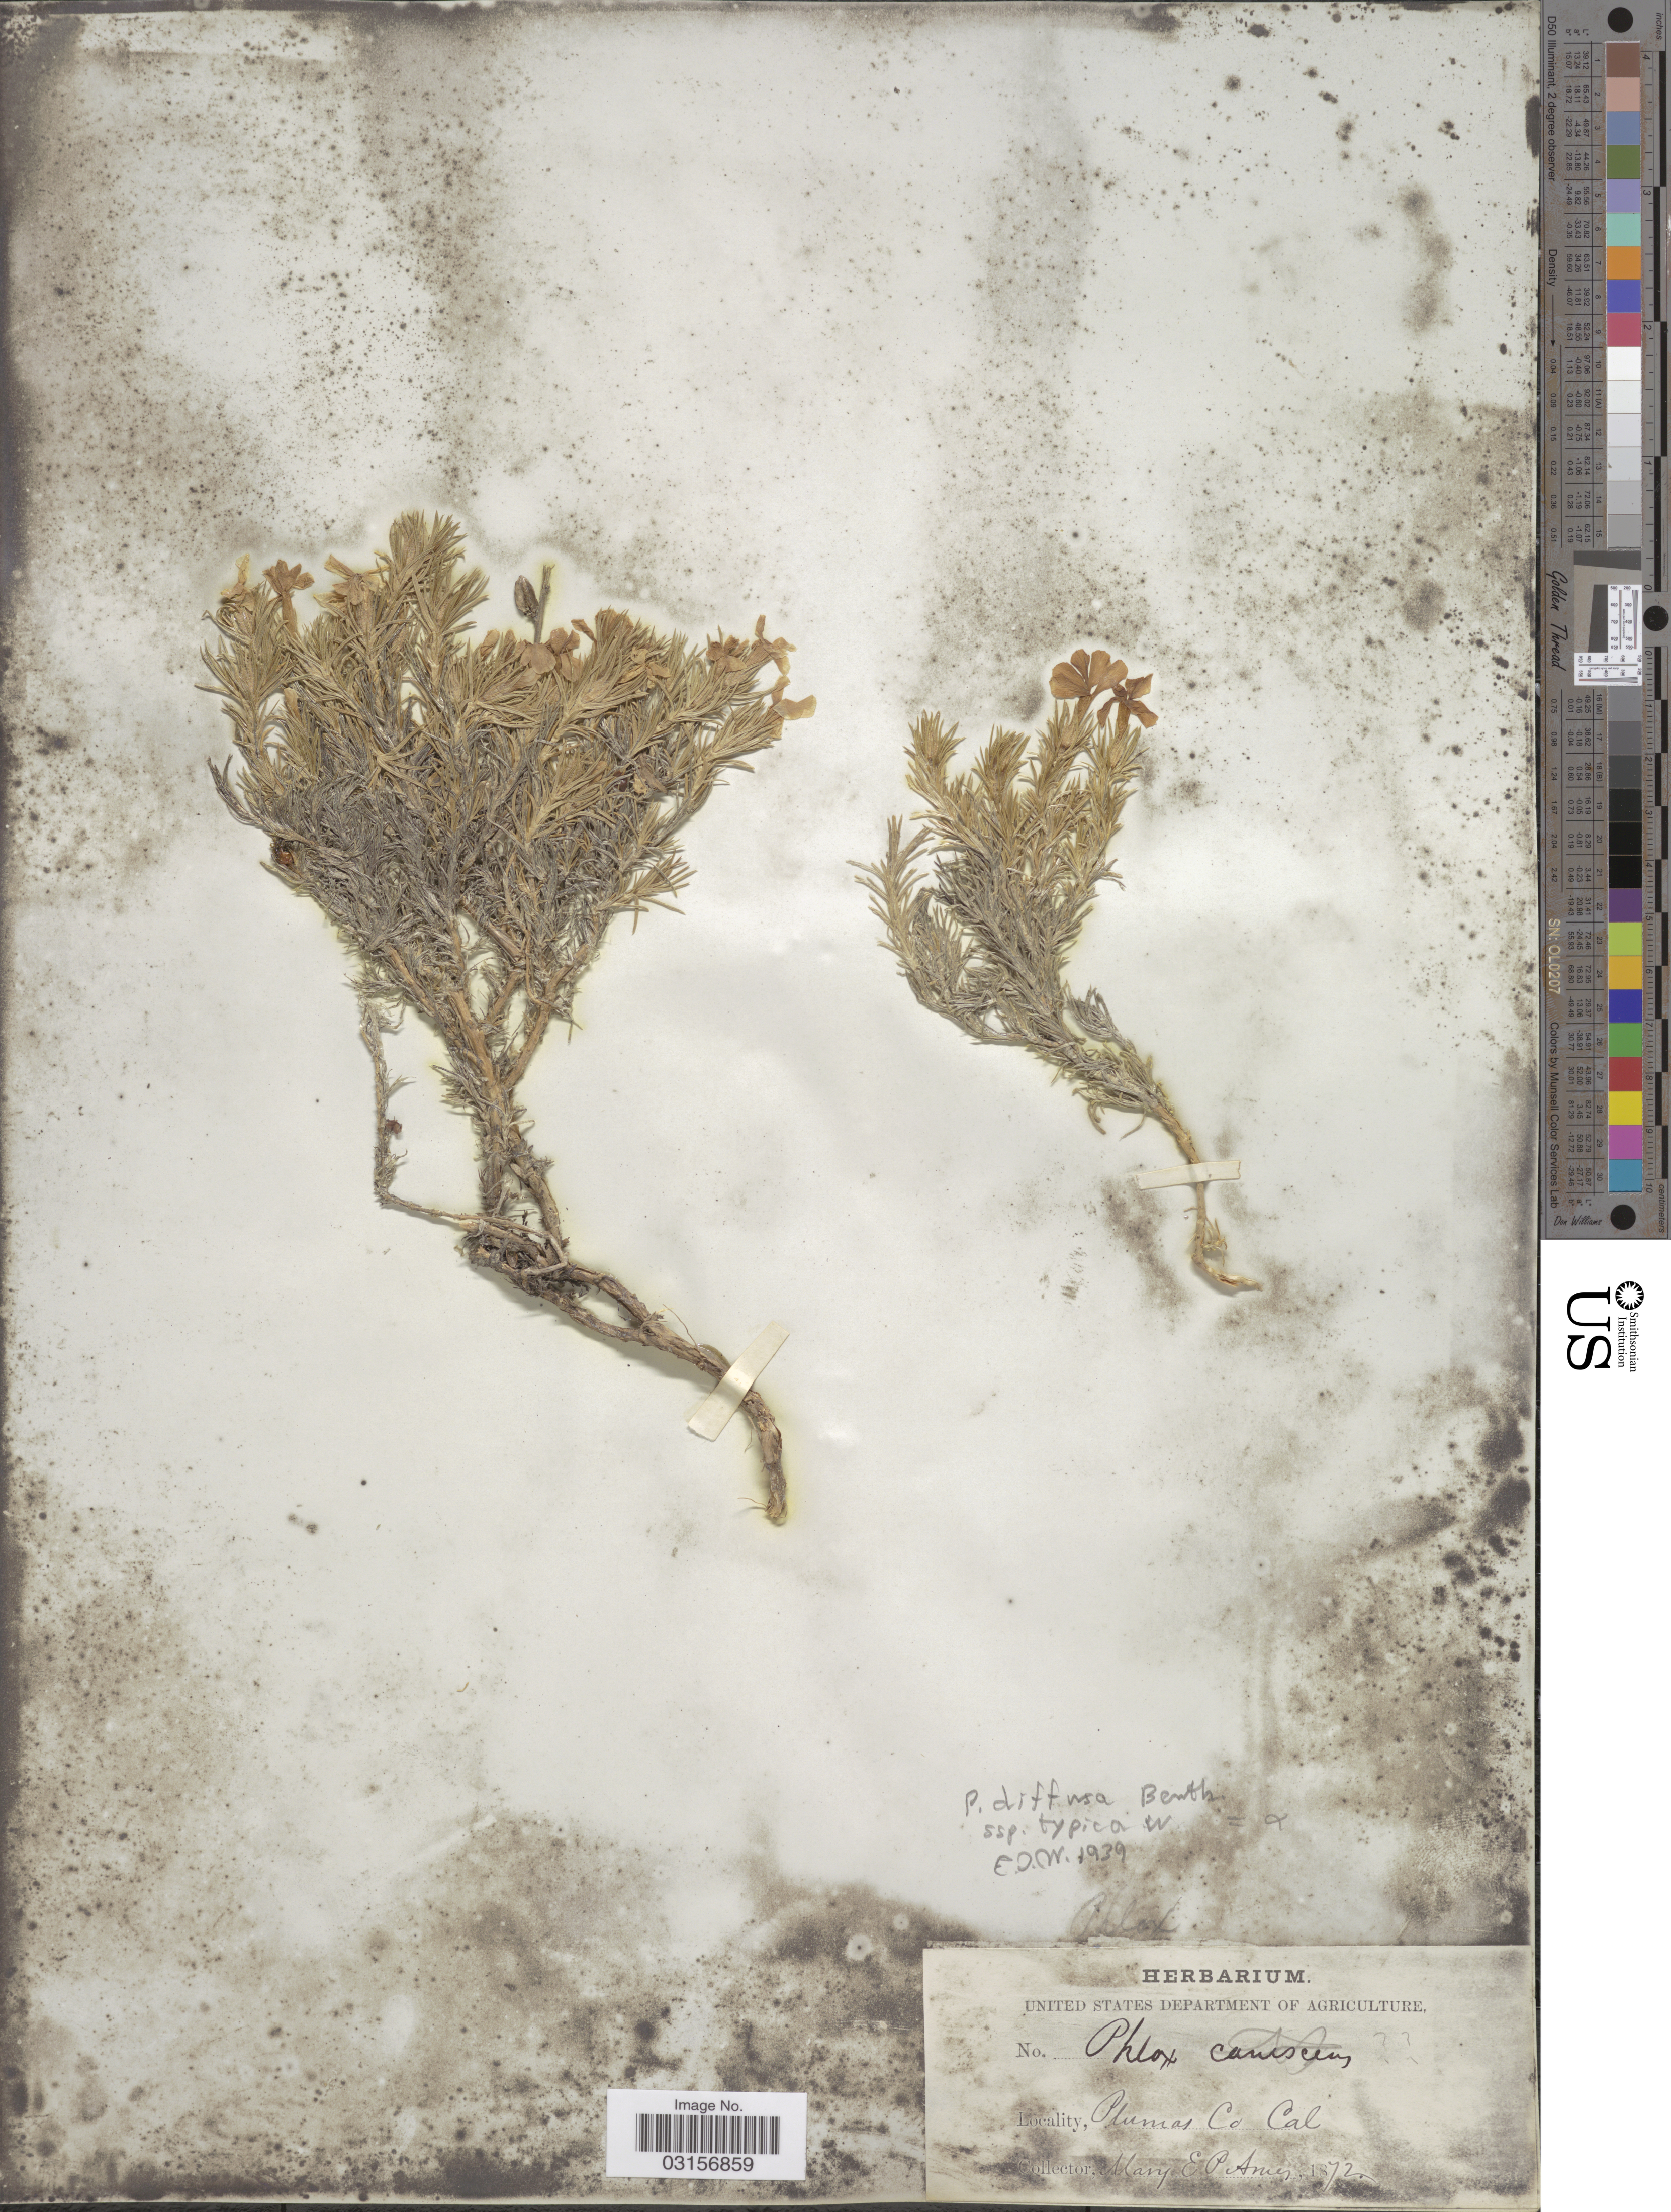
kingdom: Plantae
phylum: Tracheophyta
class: Magnoliopsida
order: Ericales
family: Polemoniaceae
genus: Phlox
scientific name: Phlox diffusa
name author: Benth.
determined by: Mayfield, M. H.; Ferguson, C. J.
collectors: M. E. P. Ames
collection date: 1872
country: United States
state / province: California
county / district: Plumas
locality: Plumas Co., Cal.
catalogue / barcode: US 103105